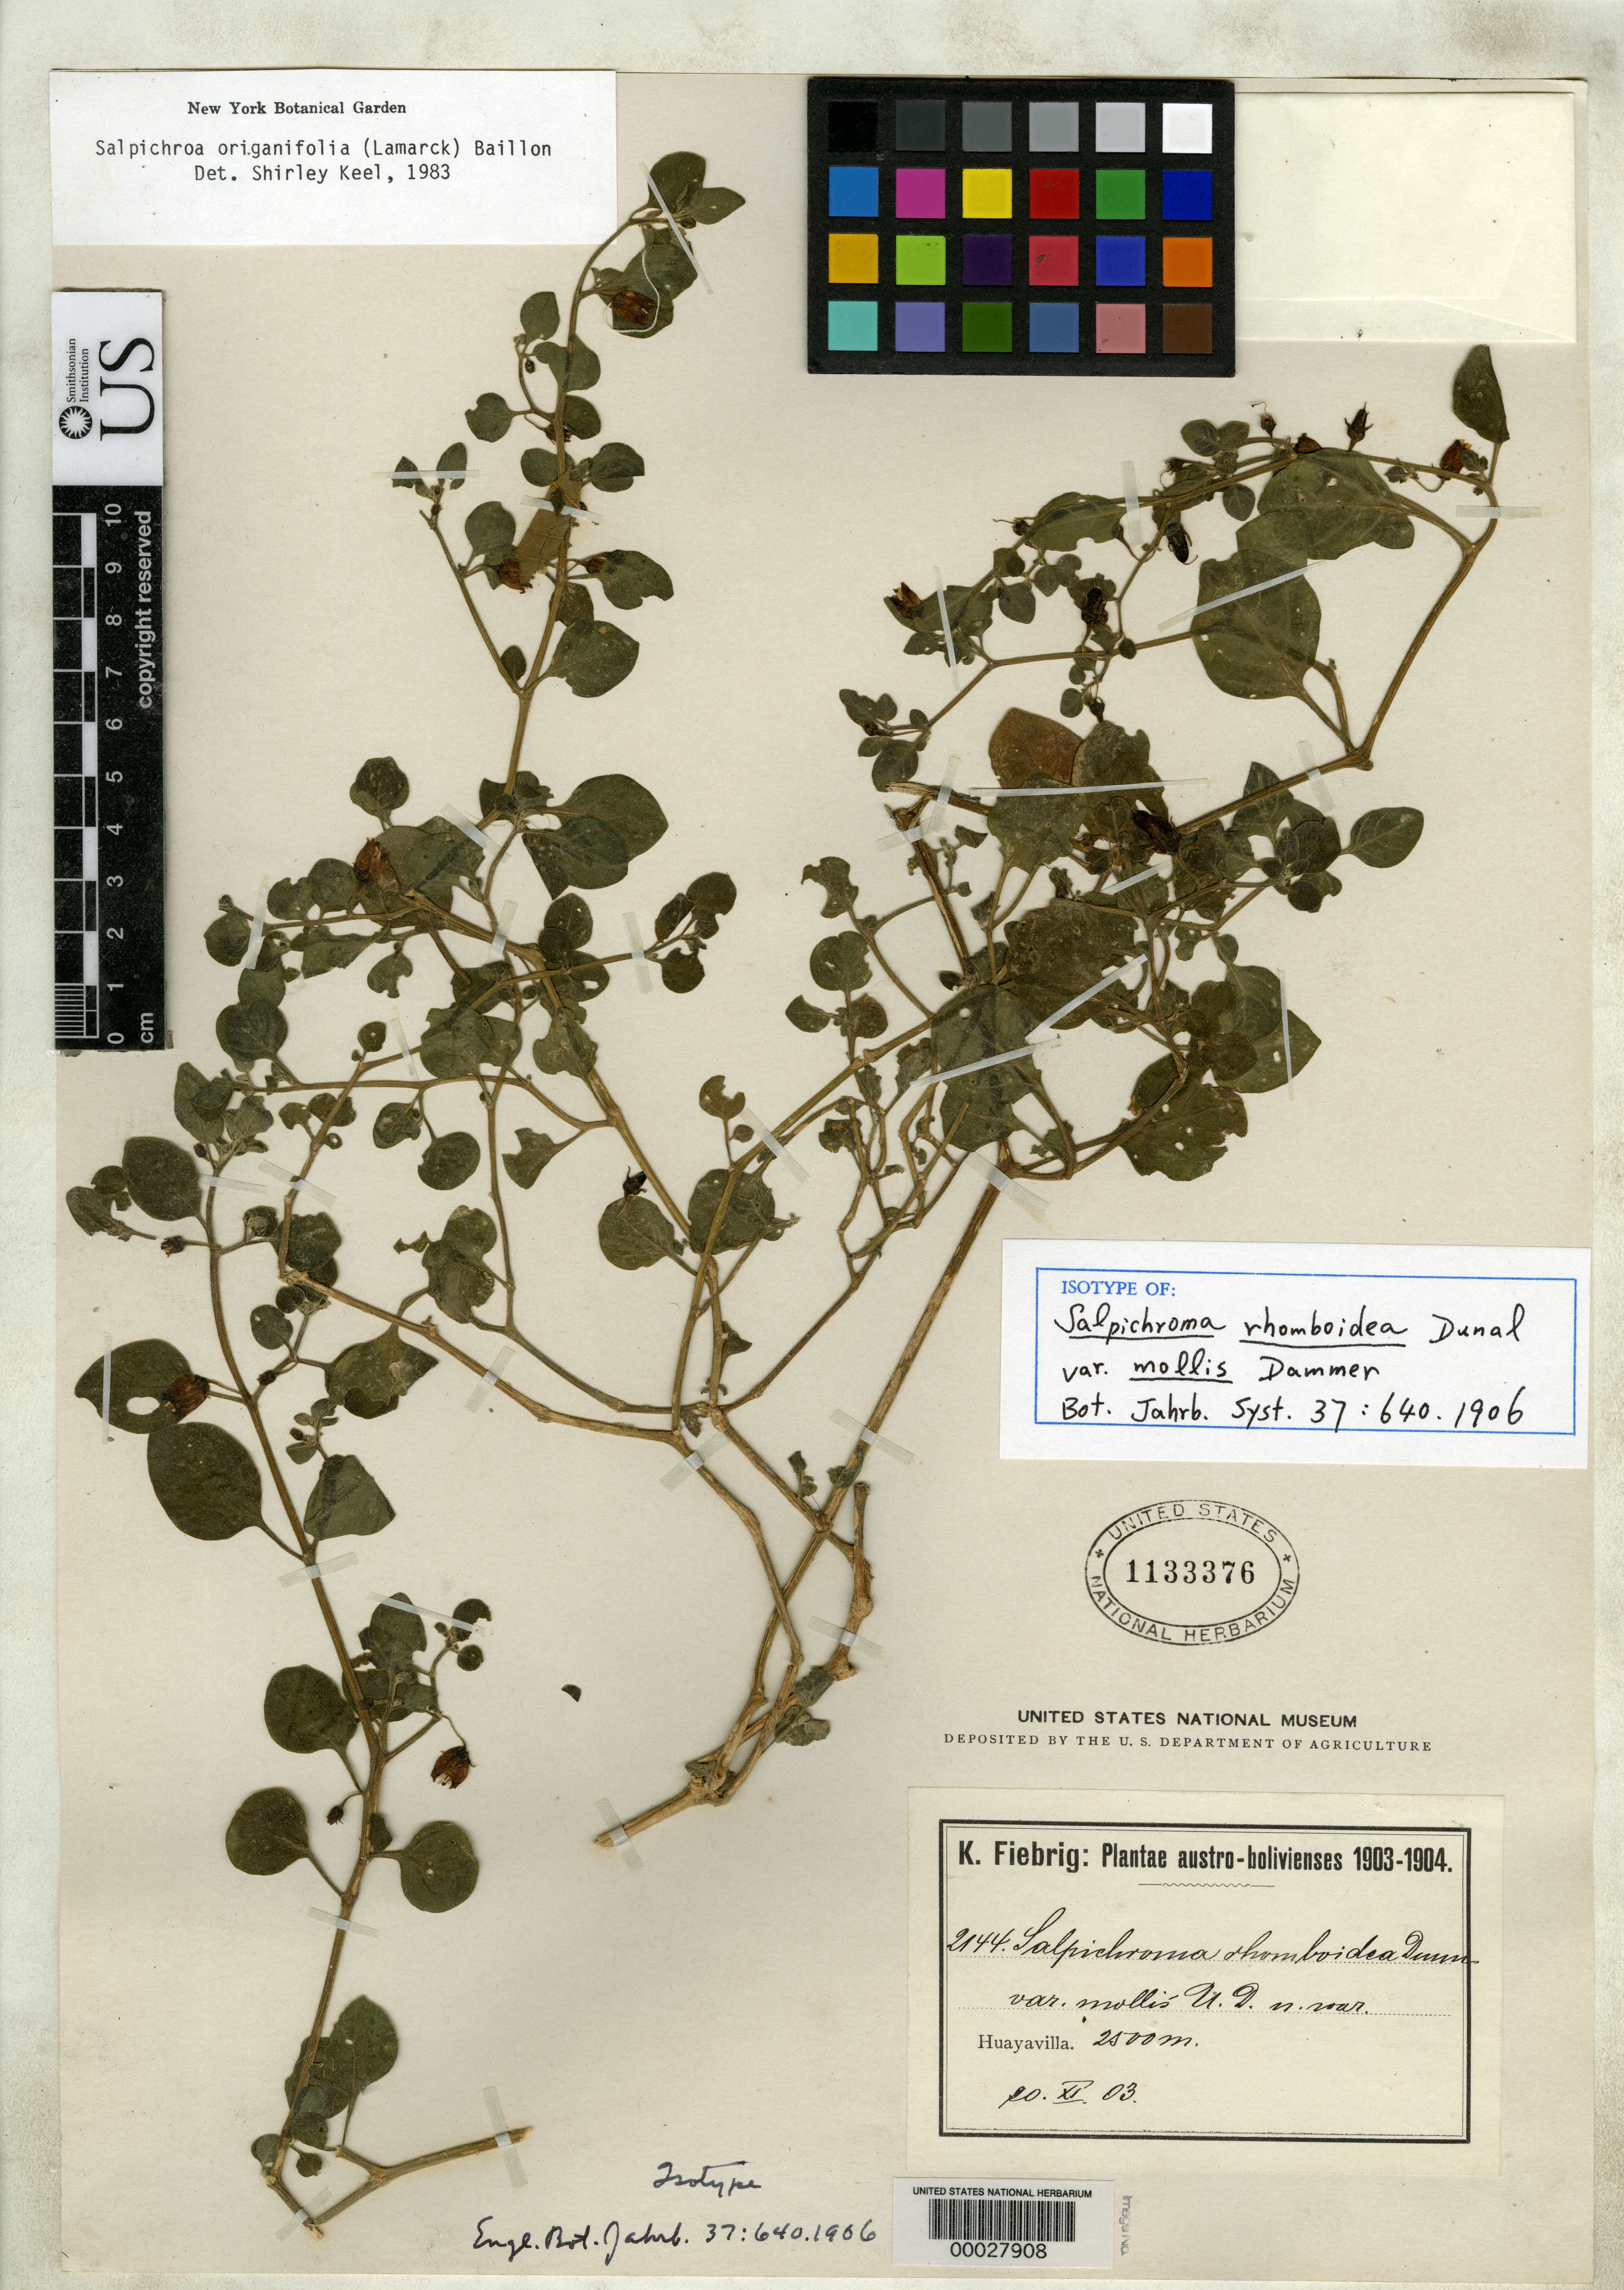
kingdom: Plantae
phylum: Tracheophyta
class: Magnoliopsida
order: Solanales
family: Solanaceae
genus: Salpichroa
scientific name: Salpichroa rhomboidea var. mollis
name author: Dammer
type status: Isotype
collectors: K. Fiebrig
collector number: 2144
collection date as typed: Nov 1903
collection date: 1903-11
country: Bolivia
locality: Huayavilla.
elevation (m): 2500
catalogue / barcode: US 1133376